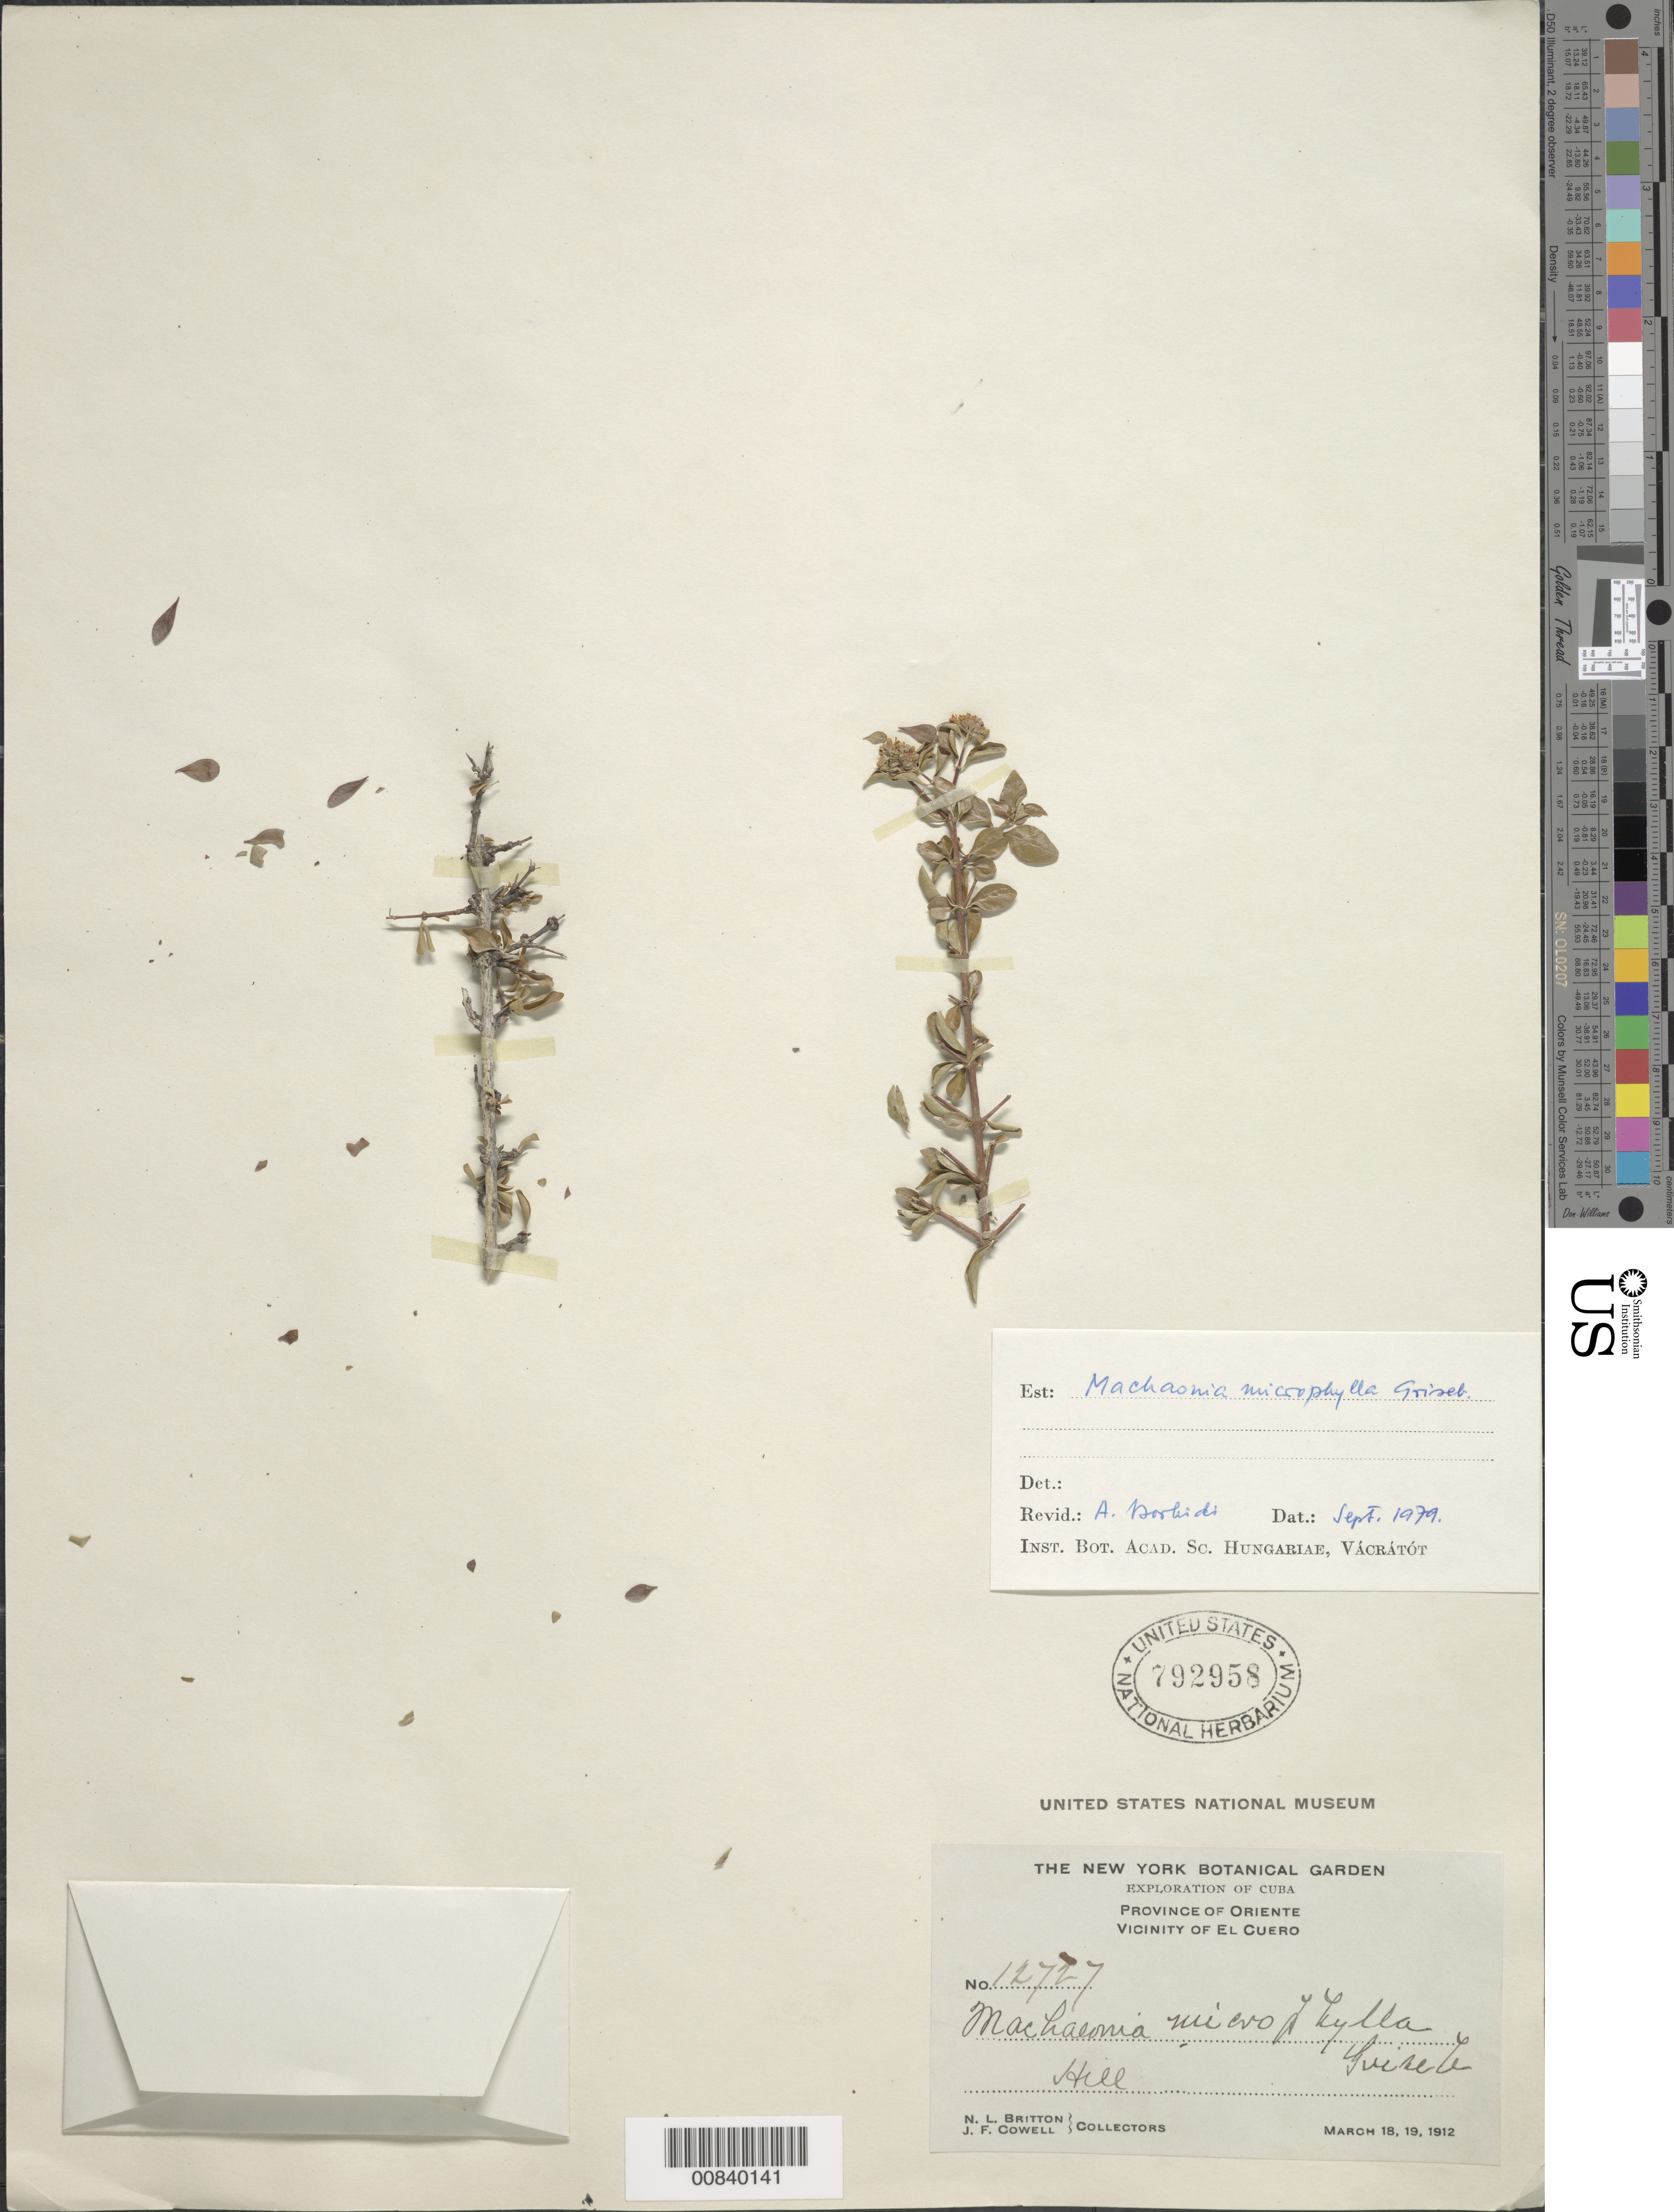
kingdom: Plantae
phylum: Tracheophyta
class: Magnoliopsida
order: Gentianales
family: Rubiaceae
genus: Machaonia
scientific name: Machaonia microphylla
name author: Griseb.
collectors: N. Britton & J. F. Cowell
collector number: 12727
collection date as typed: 19 Mar 1912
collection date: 1912-03-19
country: Cuba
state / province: Oriente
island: Cuba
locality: Vicinity of El Cuero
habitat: Hill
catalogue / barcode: US 792958